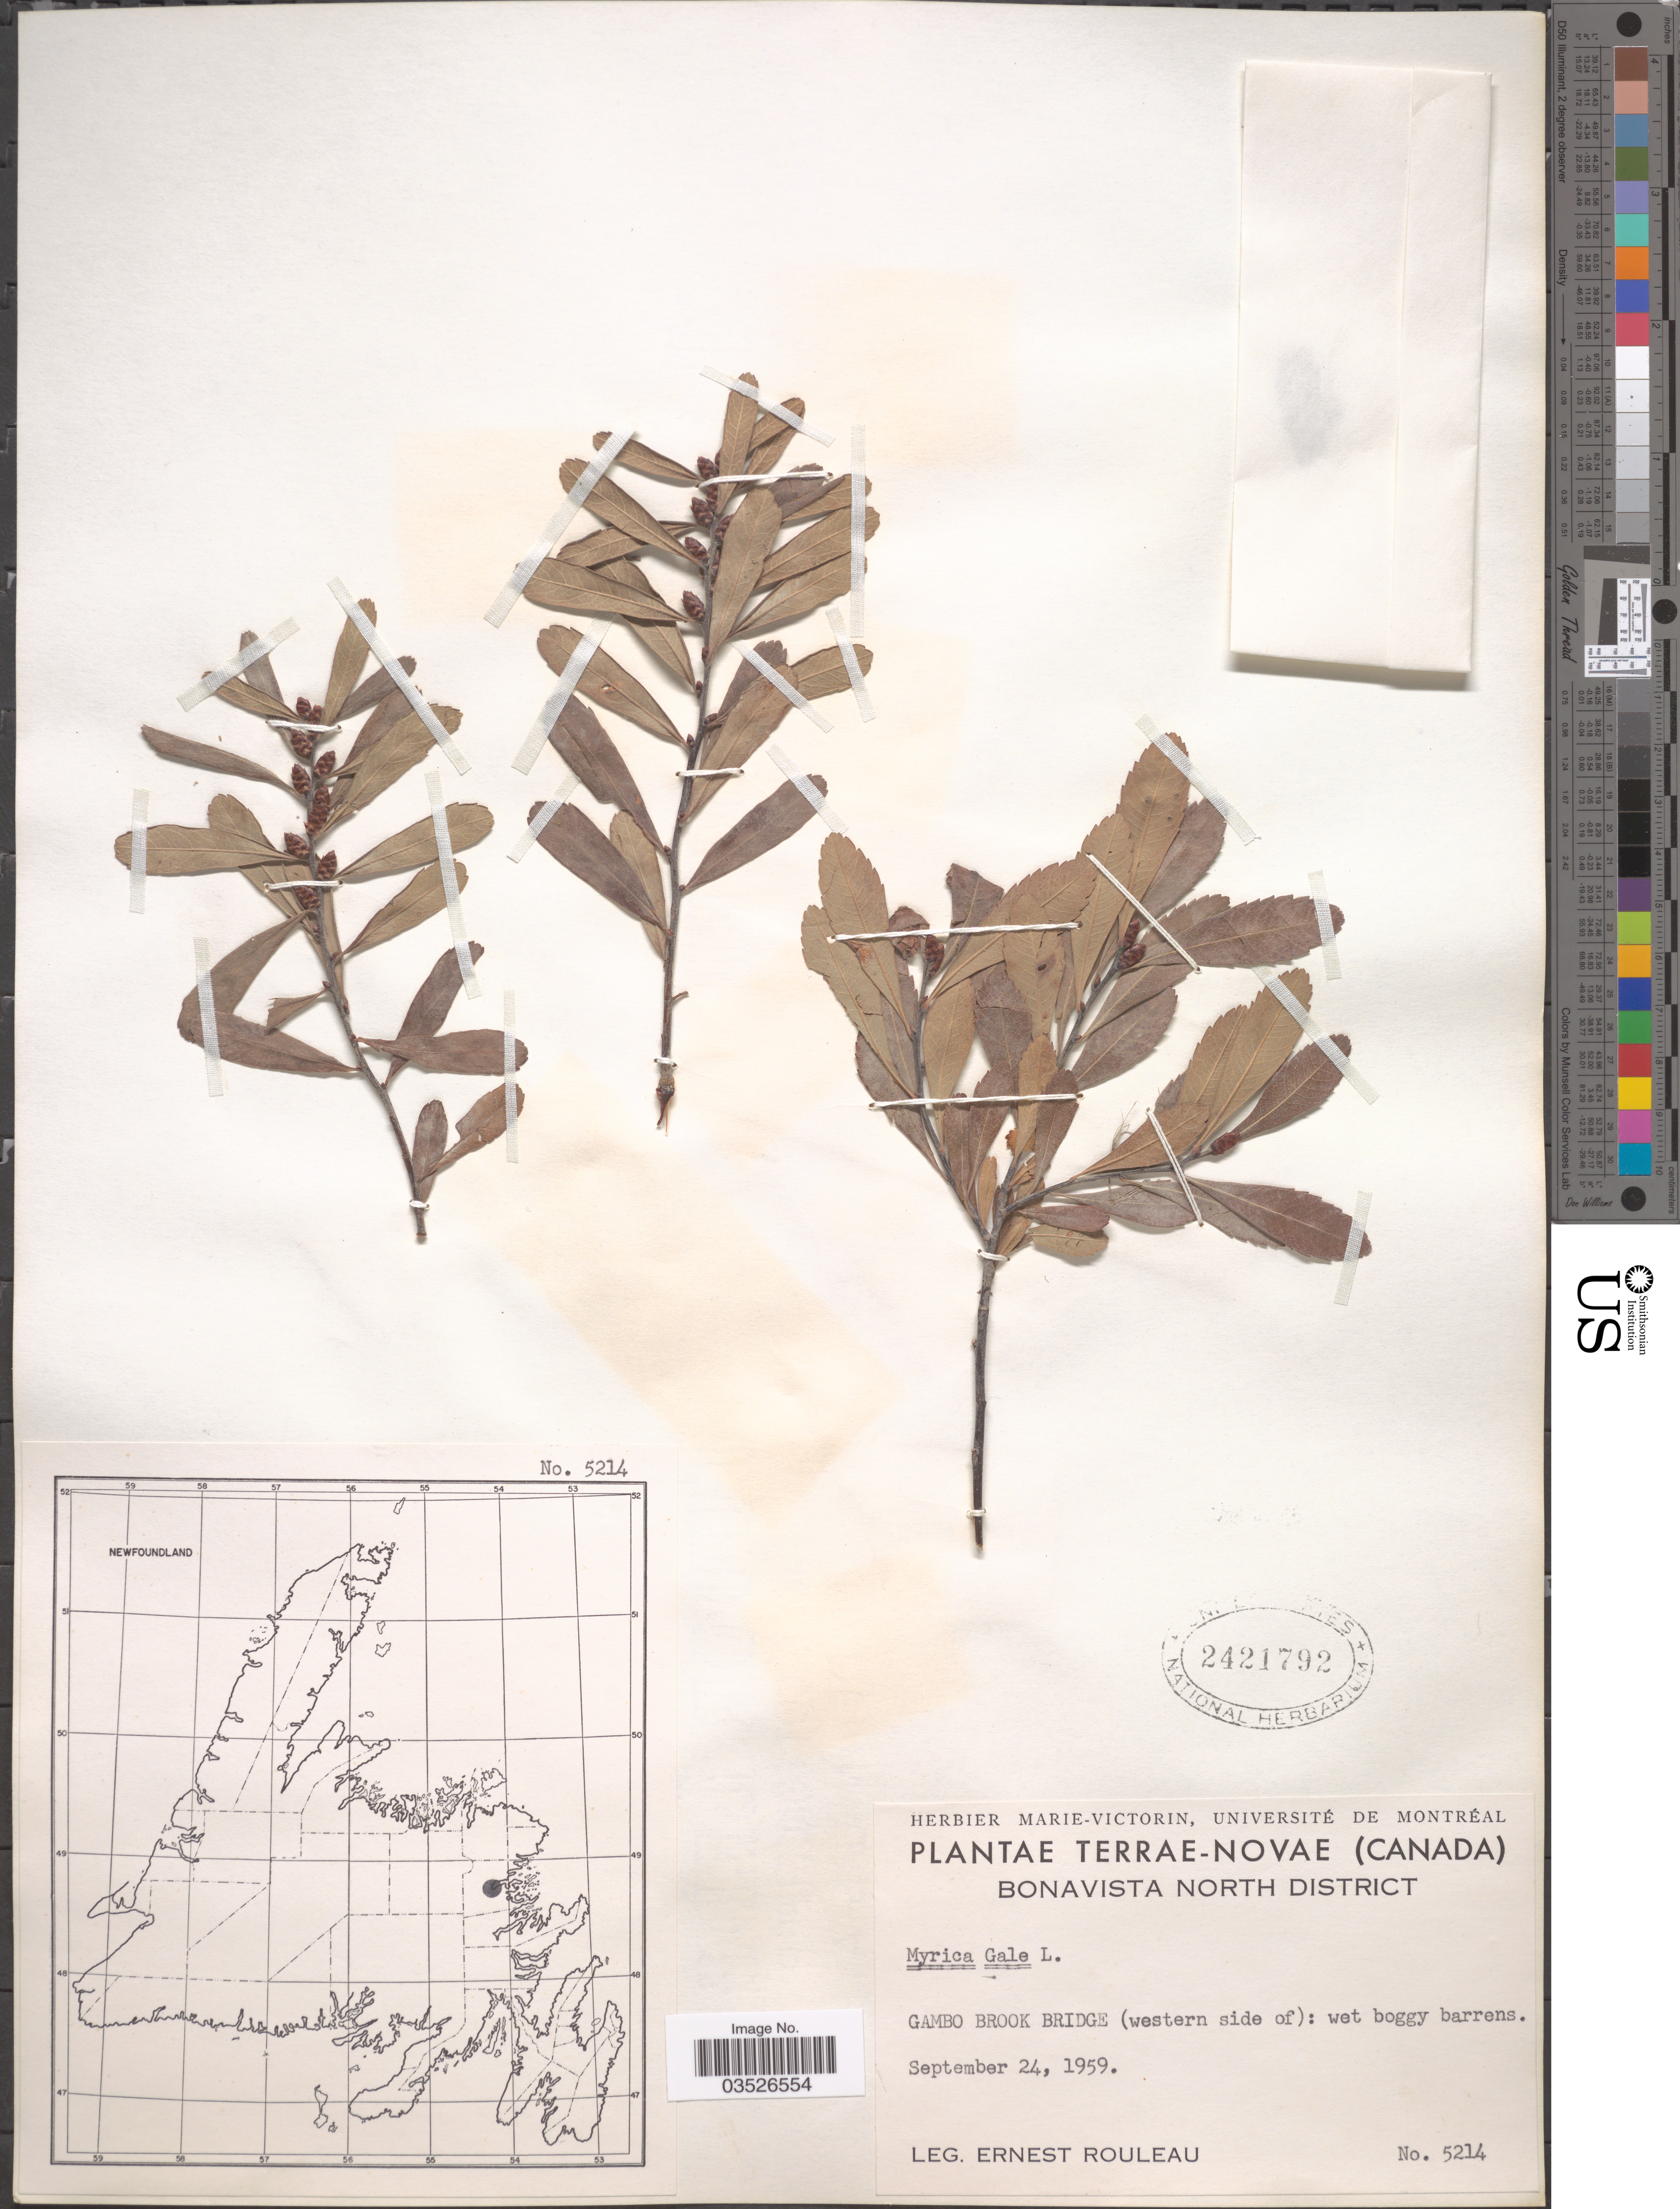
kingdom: Plantae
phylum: Tracheophyta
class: Magnoliopsida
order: Fagales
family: Myricaceae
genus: Myrica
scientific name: Myrica gale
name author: L.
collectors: J. Rouleau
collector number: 5214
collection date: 1959-09-24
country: Canada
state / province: Newfoundland and Labrador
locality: Terrae-Novae Bonavista North District. Gambo Brook Bridge (western side of).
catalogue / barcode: US 2421792